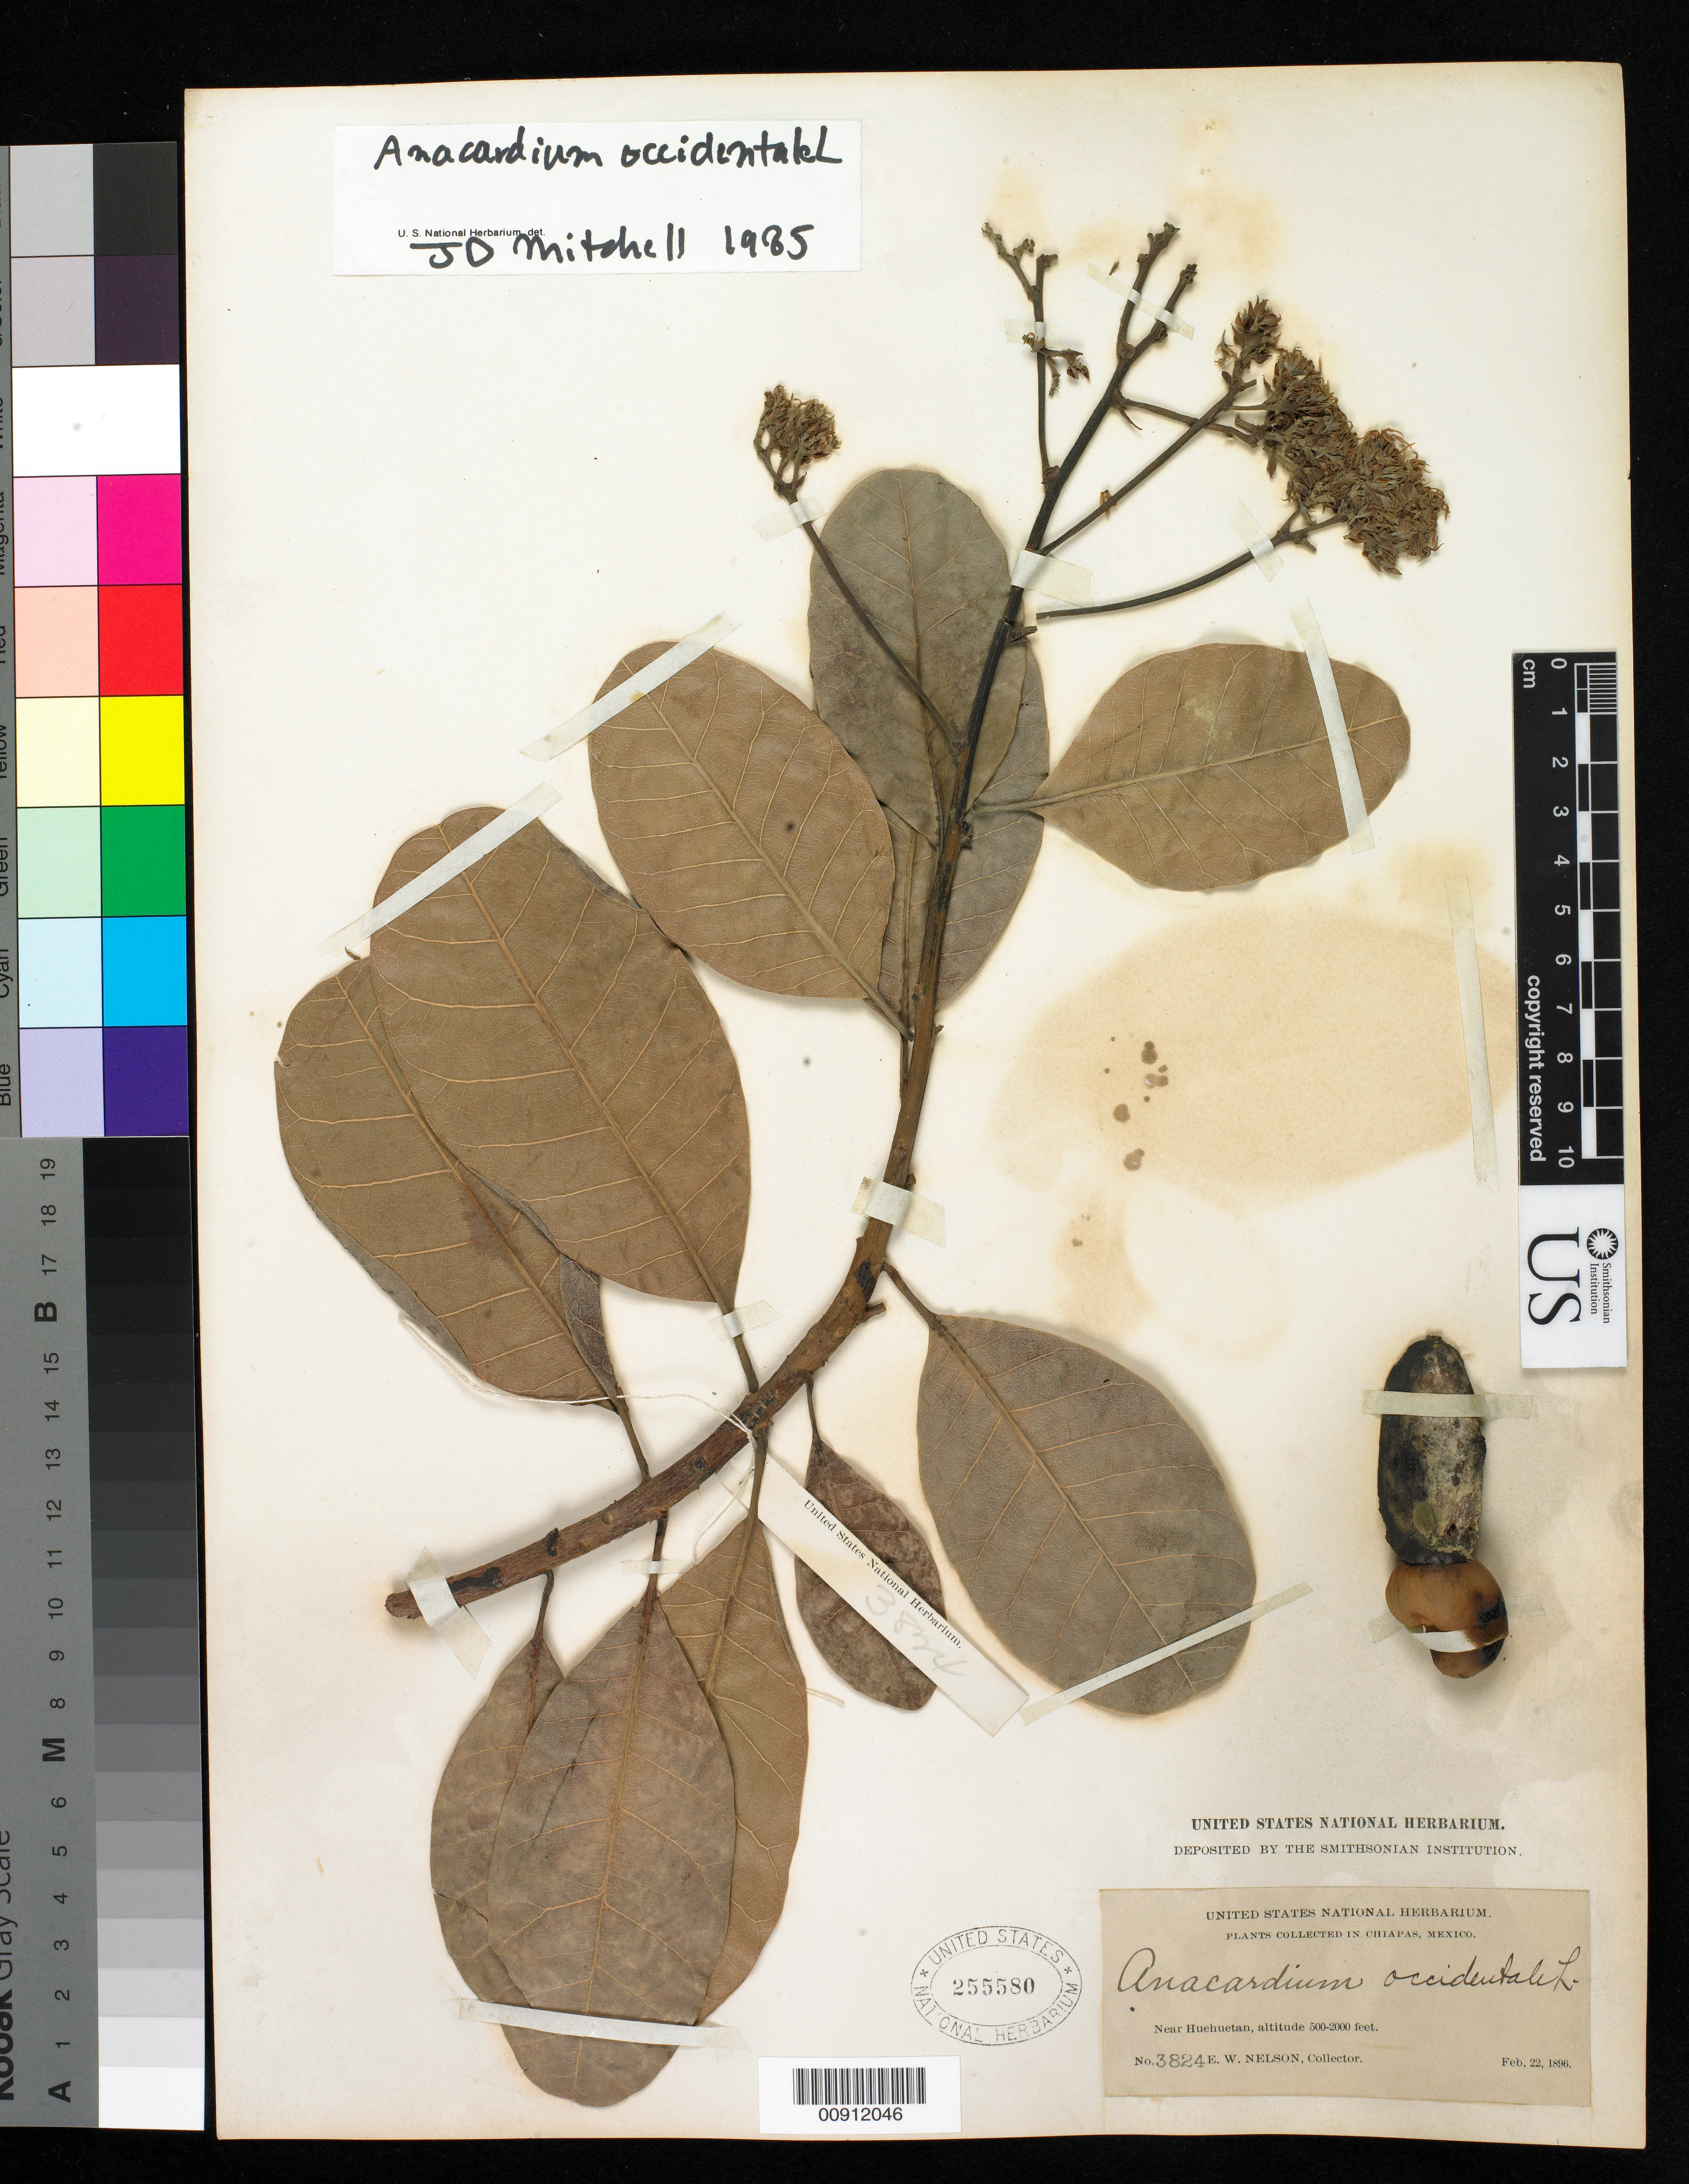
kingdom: Plantae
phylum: Tracheophyta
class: Magnoliopsida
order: Sapindales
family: Anacardiaceae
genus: Anacardium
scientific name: Anacardium occidentale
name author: L.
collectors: E. W. Nelson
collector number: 3824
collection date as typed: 22 Feb 1896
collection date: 1896-02-22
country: Mexico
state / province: Chiapas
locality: Near Huehuetan, Chiapas.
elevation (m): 152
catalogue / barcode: US 255580